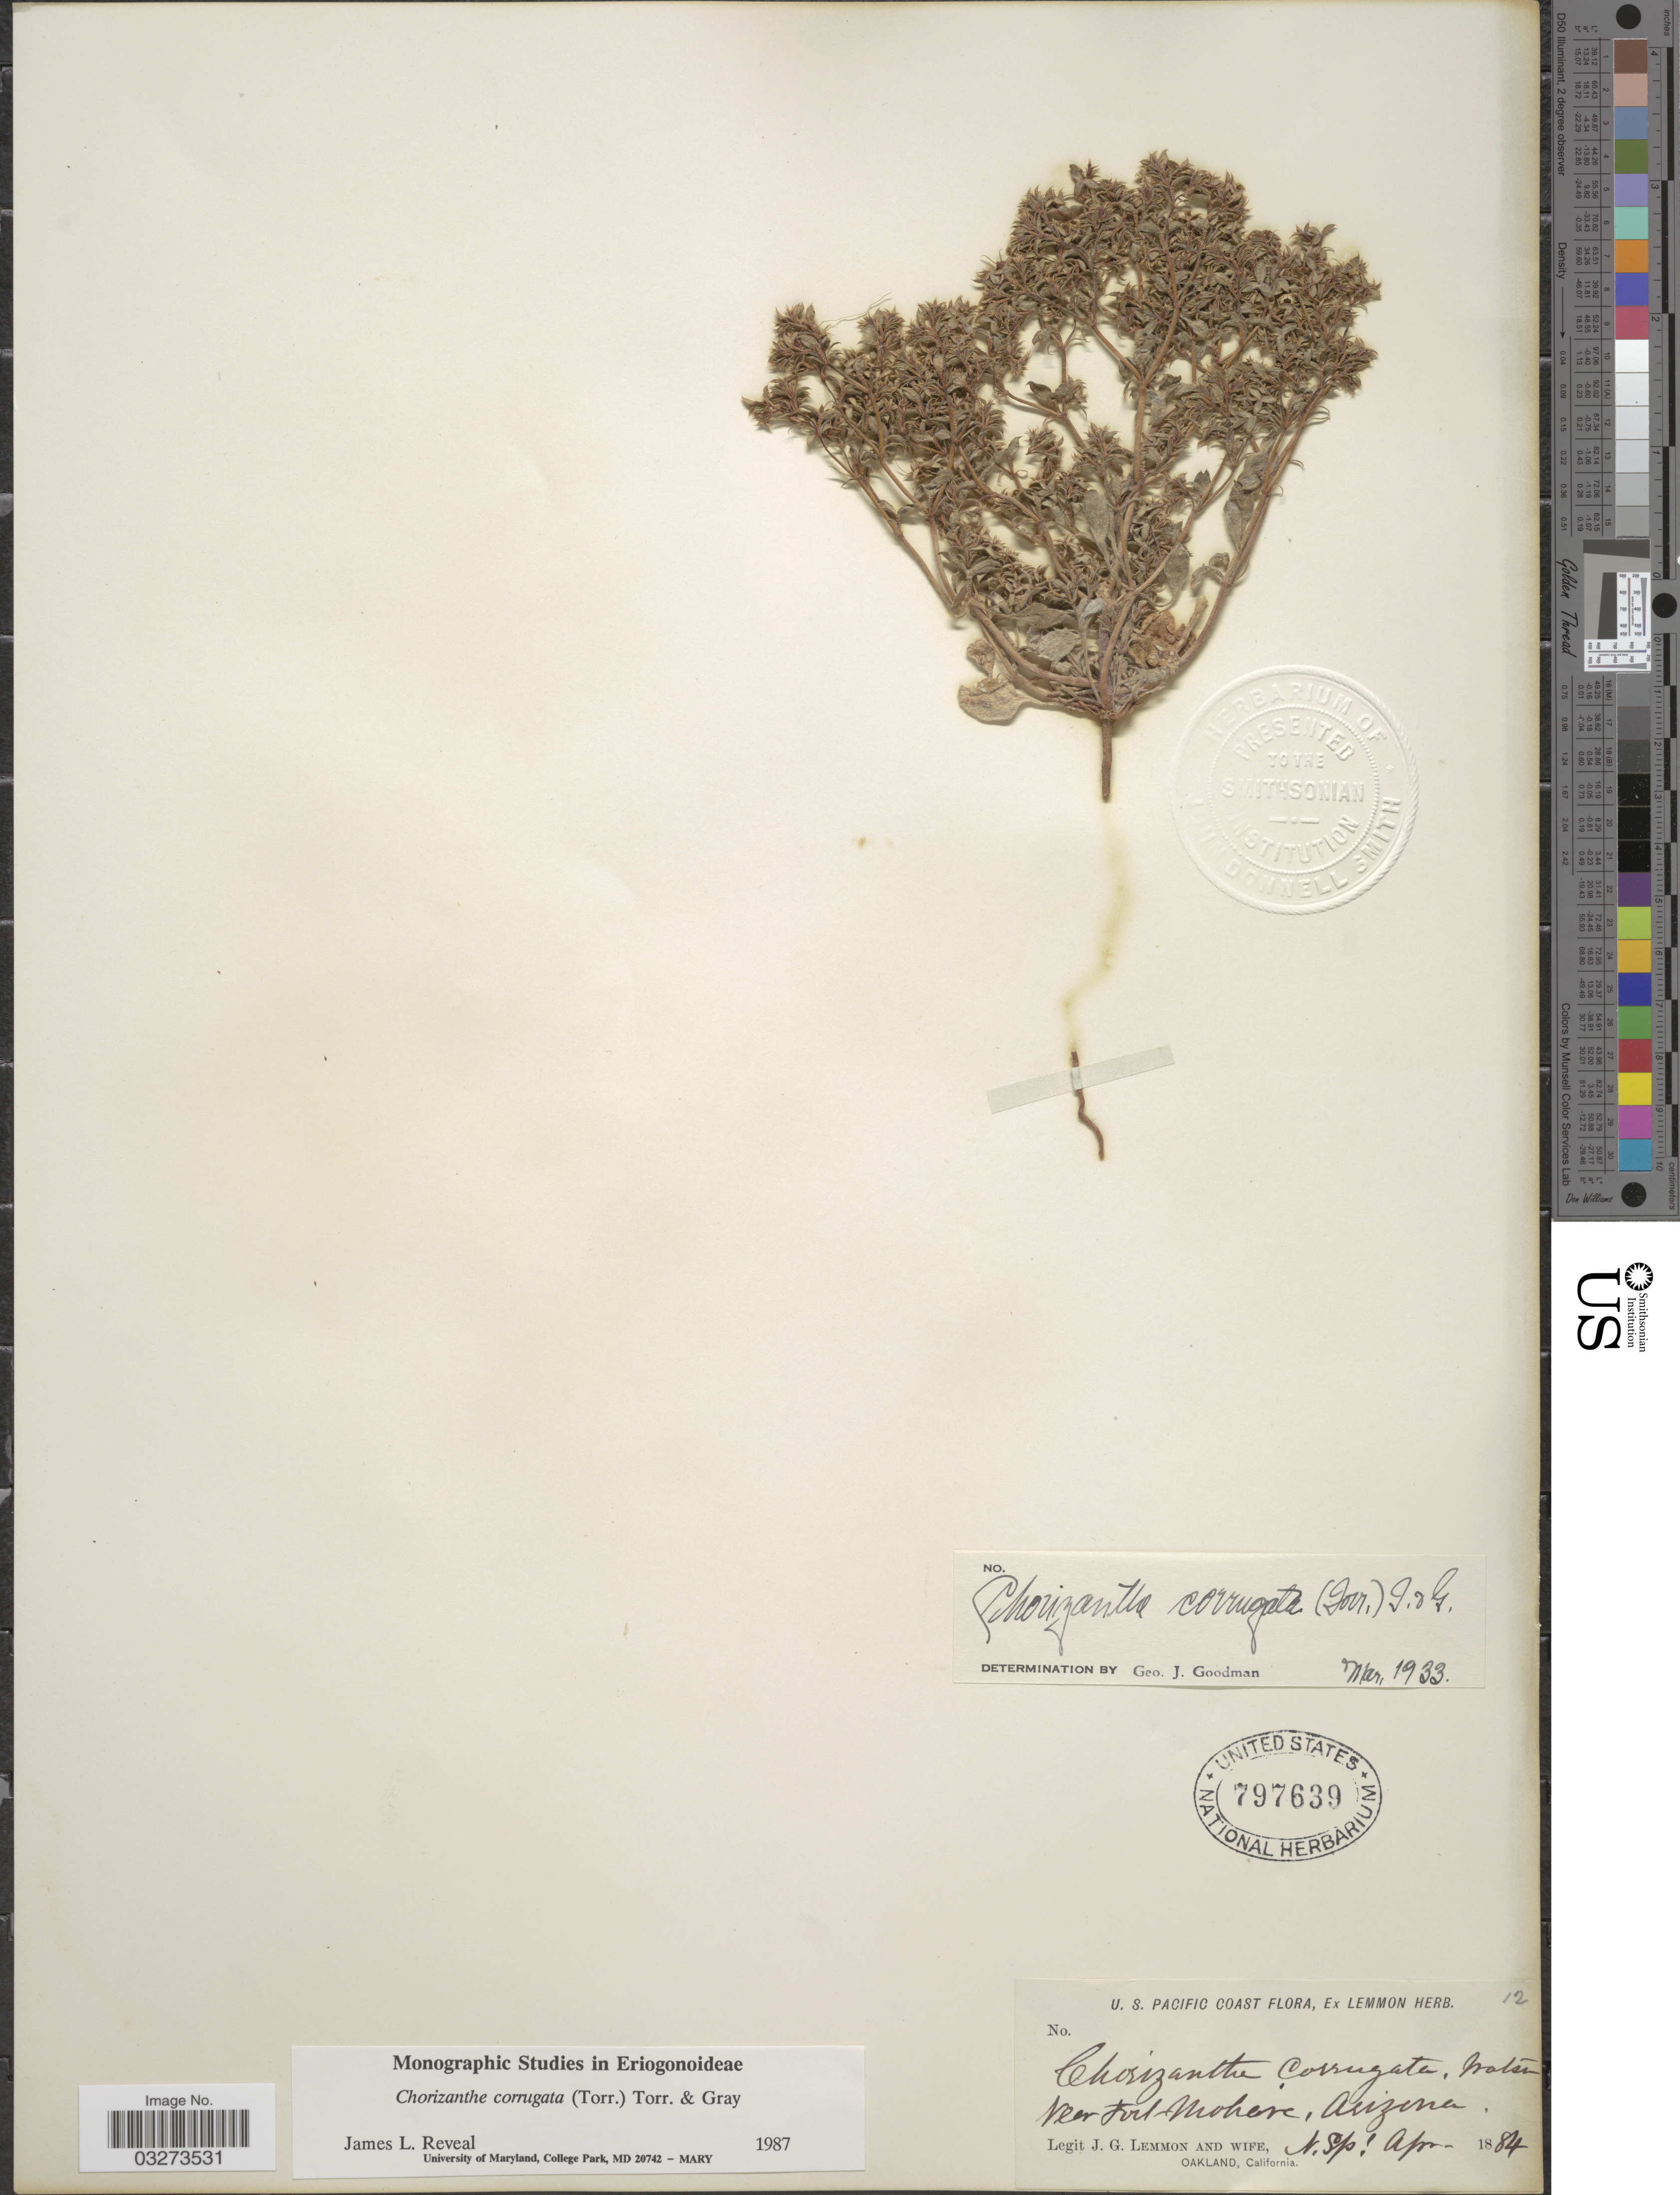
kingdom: Plantae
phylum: Tracheophyta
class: Magnoliopsida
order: Caryophyllales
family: Polygonaceae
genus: Chorizanthe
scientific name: Chorizanthe corrugata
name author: Torr. & A. Gray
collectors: J. Lemmon & Mrs. J. G. Lemmon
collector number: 12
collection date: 1884-04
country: United States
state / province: Arizona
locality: U. S. Pacific Coast. Near Fort-Mohave.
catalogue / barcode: US 797639